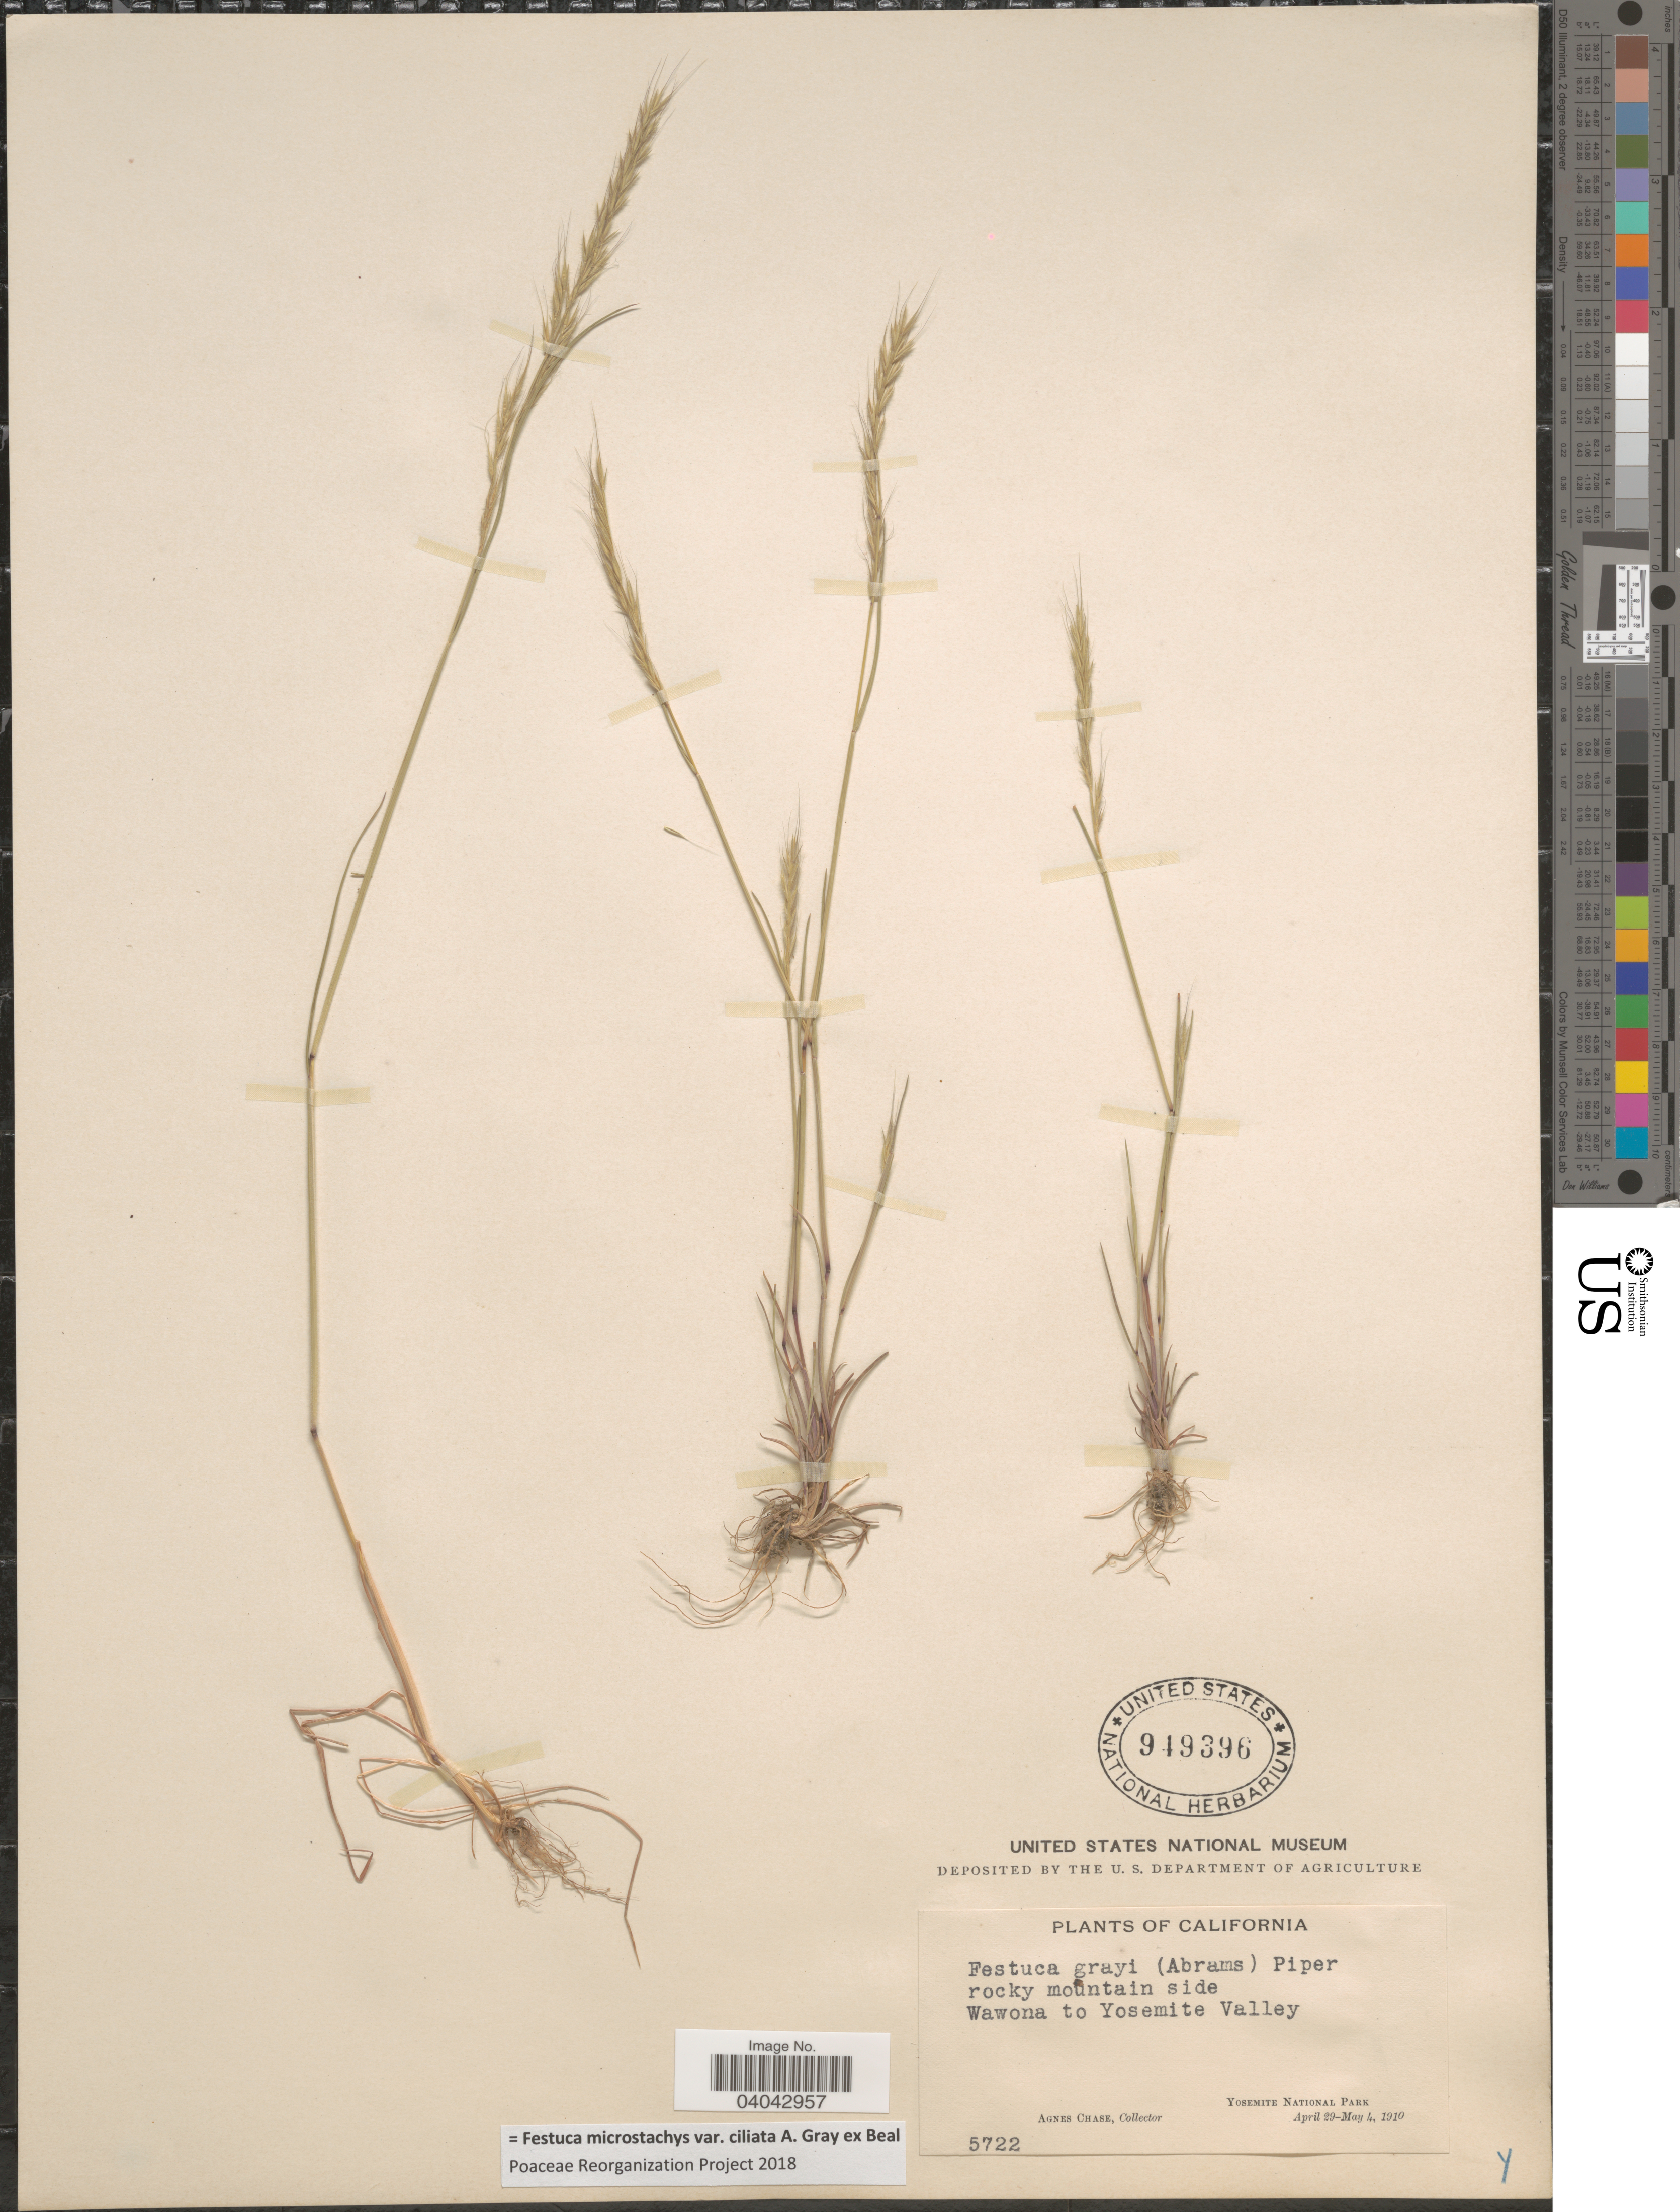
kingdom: Plantae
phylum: Tracheophyta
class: Liliopsida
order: Poales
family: Poaceae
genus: Festuca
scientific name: Festuca microstachys var. ciliata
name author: A. Gray ex W.J. Beal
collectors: A. Chase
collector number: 5722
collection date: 1910-04-29/1910-05-04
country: United States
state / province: California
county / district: Mariposa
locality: Rocky mountain side Wawona to Yosemite Valley. Yosemite National Park.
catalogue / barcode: US 949396